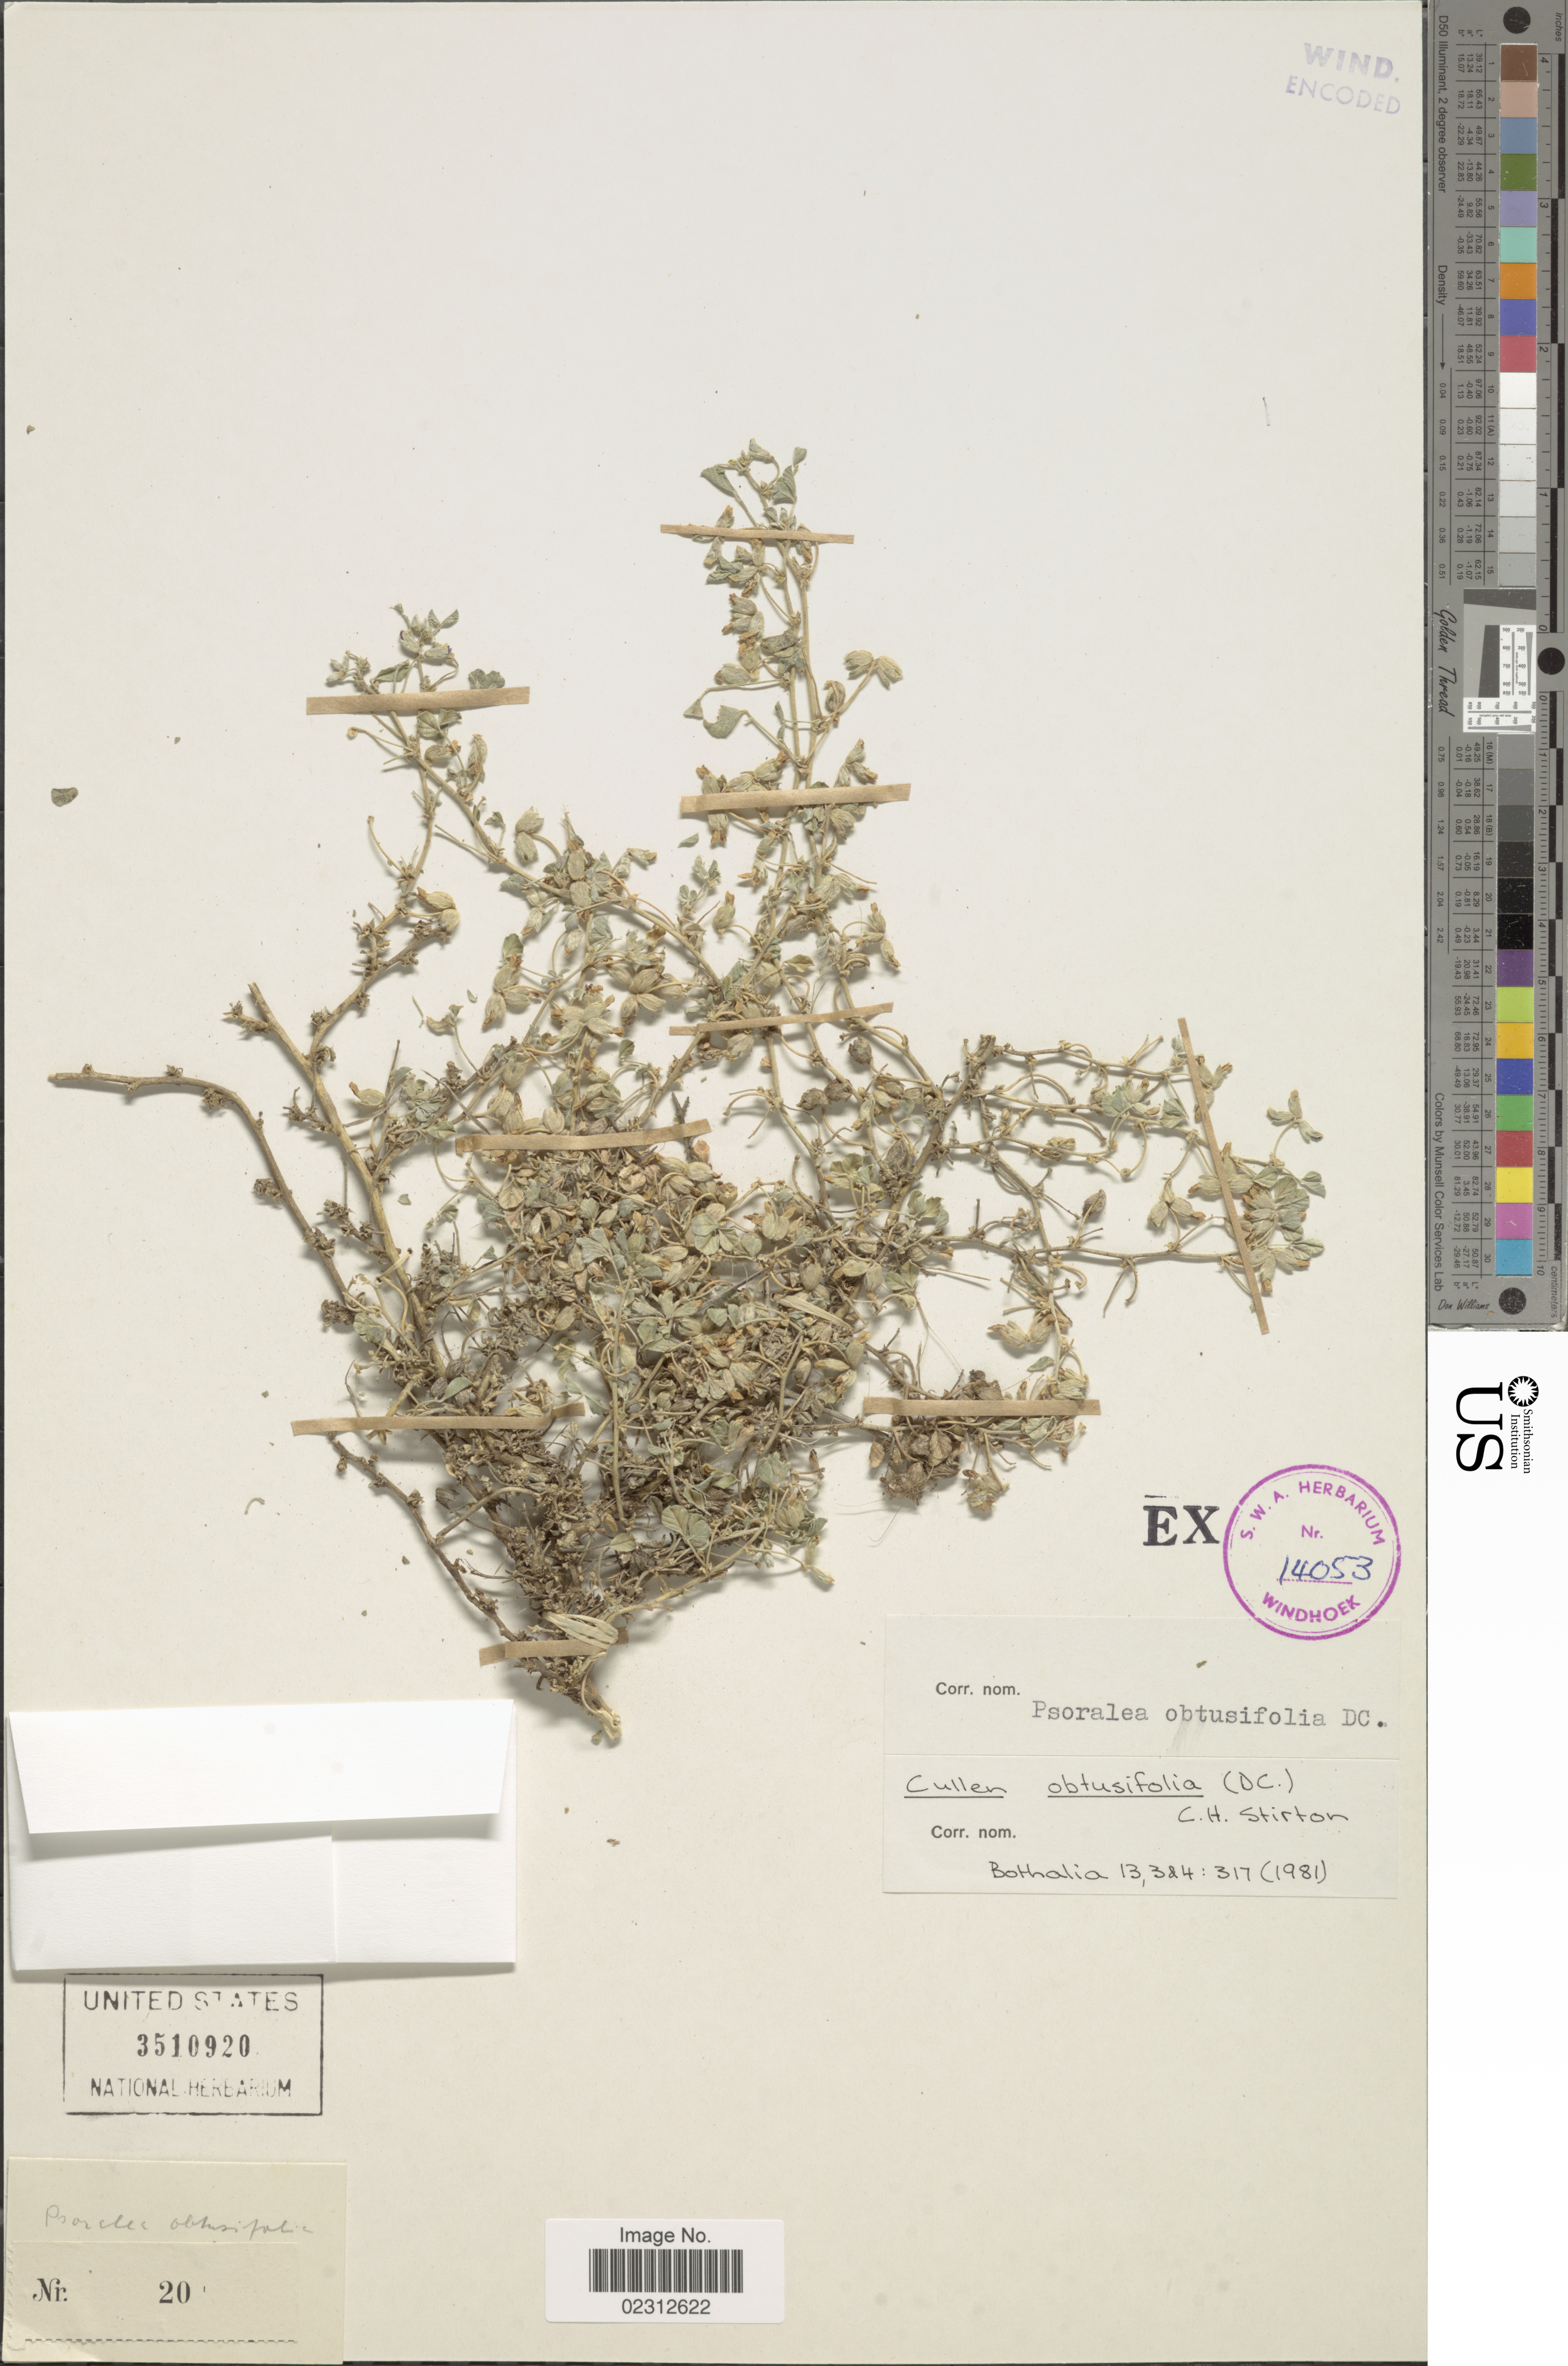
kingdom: Plantae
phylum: Tracheophyta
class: Magnoliopsida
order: Fabales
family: Fabaceae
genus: Cullen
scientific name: Cullen obtusifolia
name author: (DC.) C.H. Stirt.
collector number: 20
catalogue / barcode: US 3510920